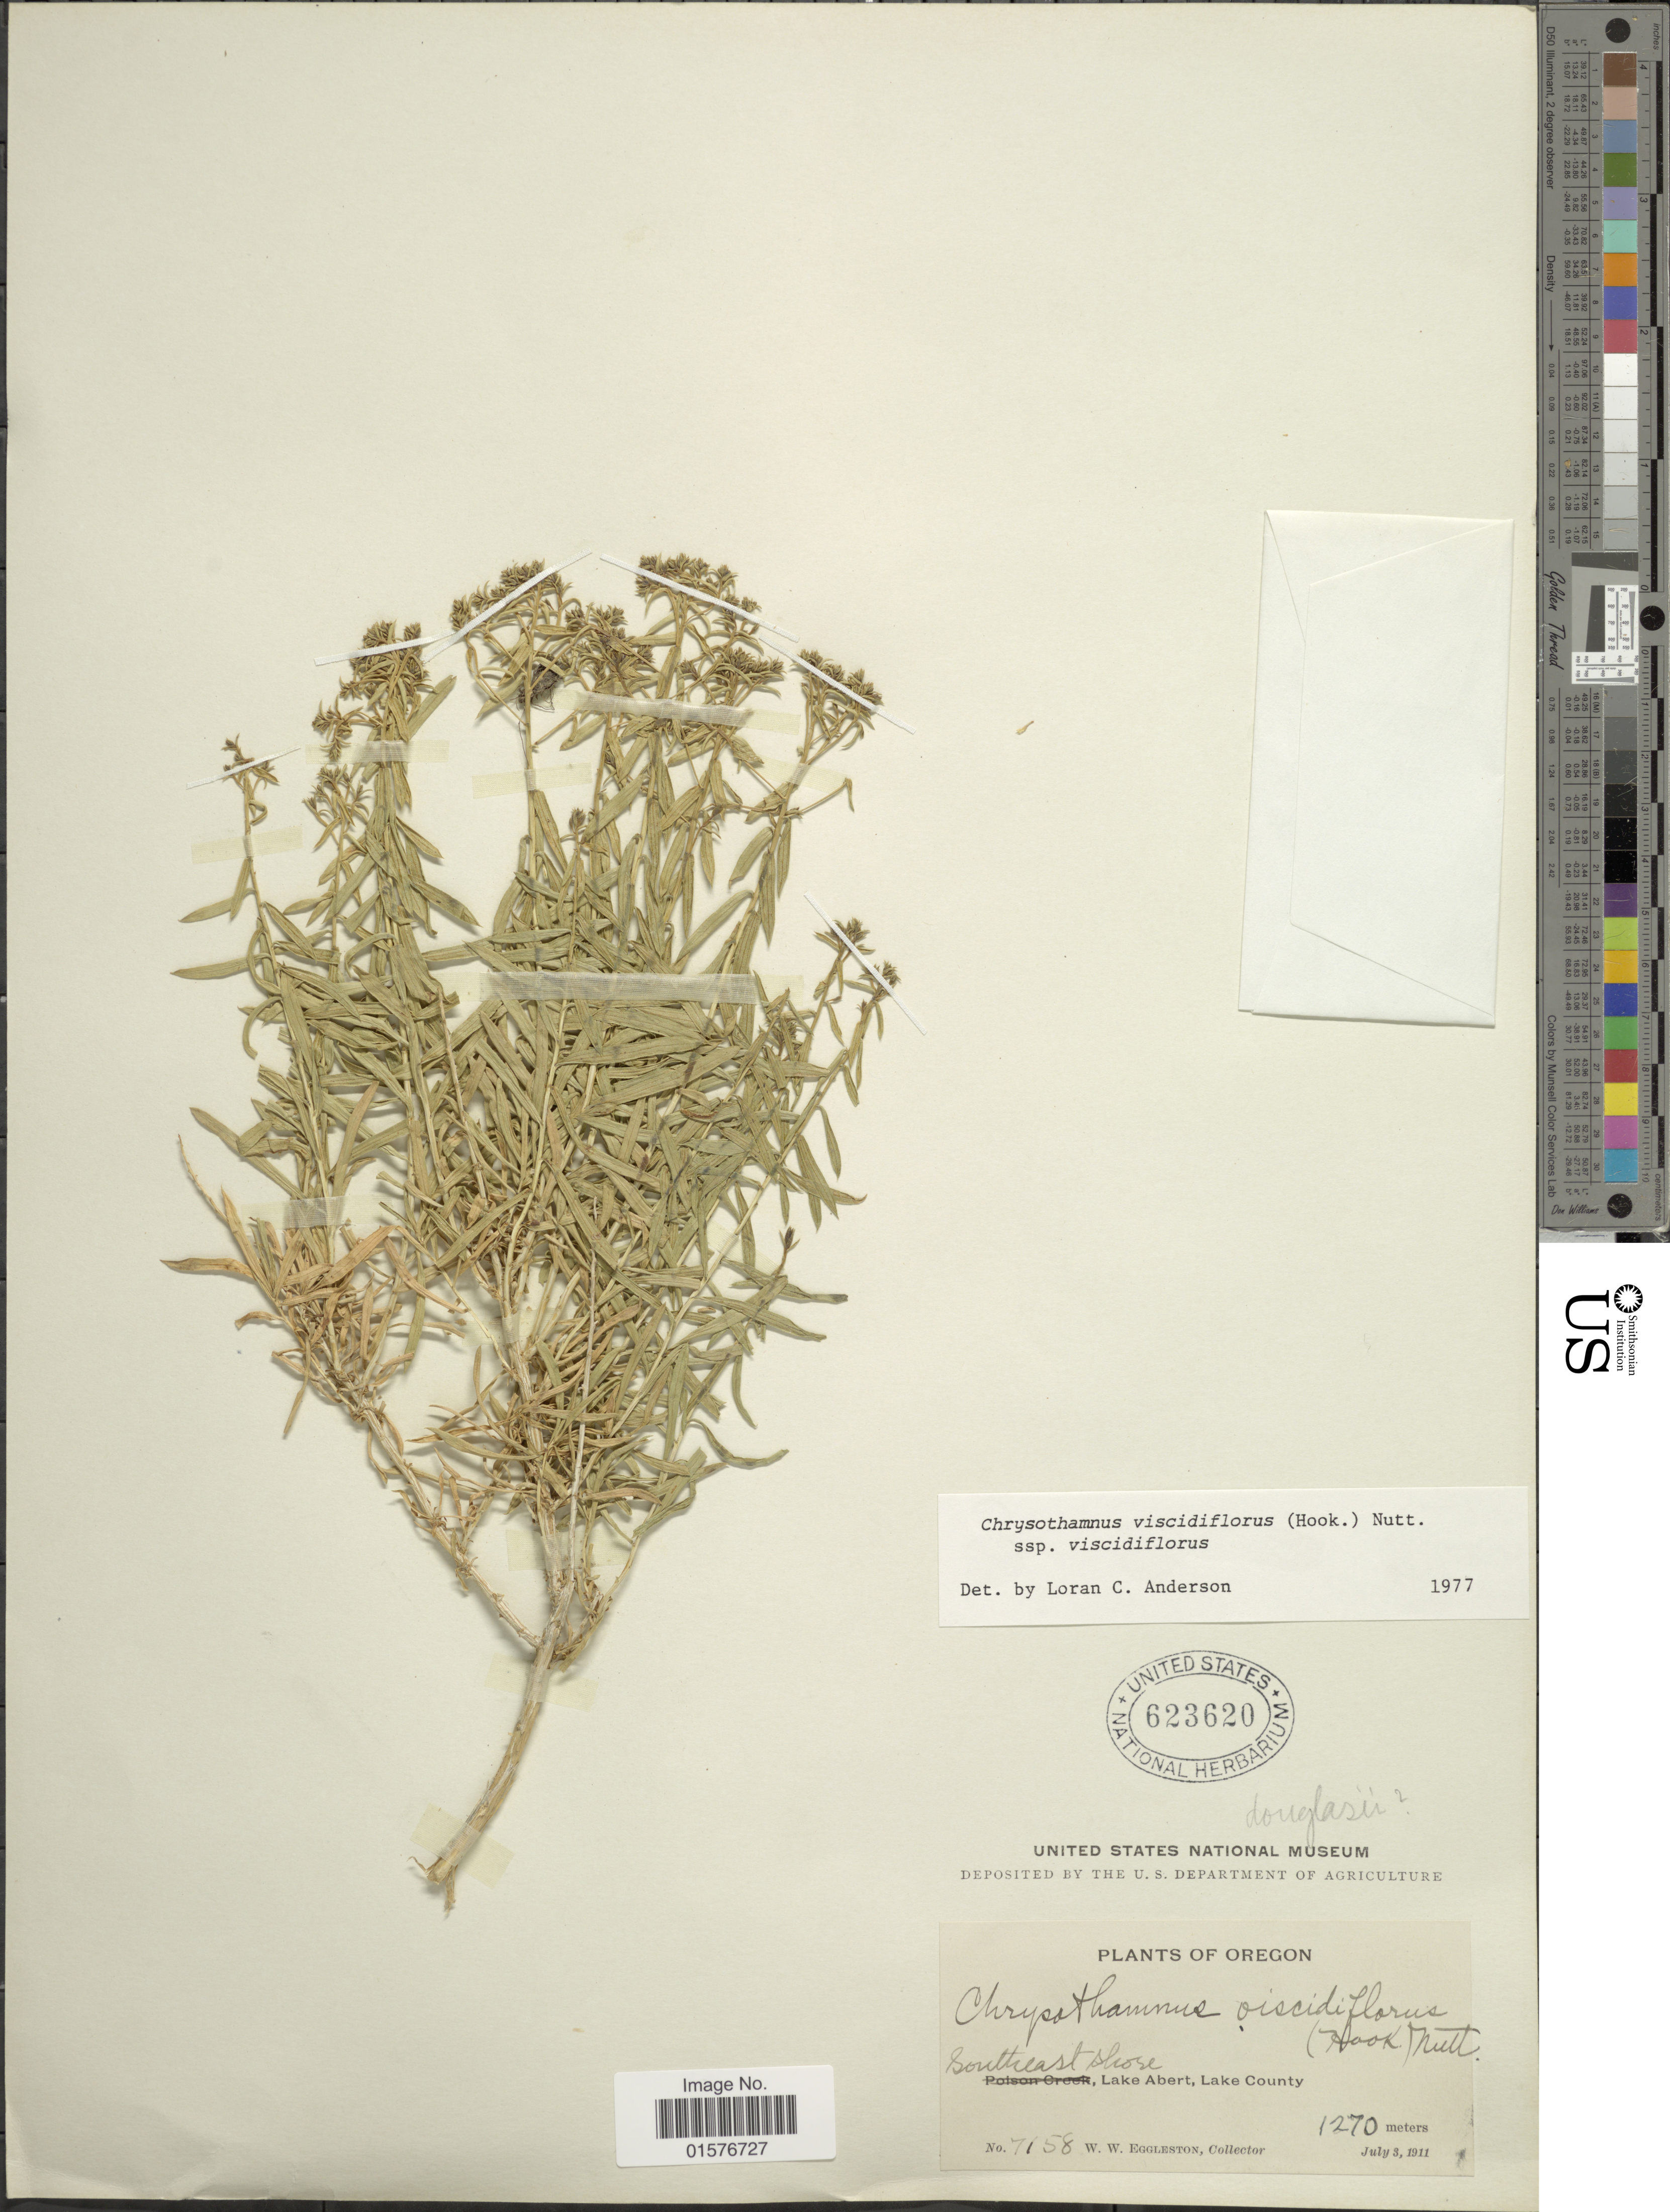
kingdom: Plantae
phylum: Tracheophyta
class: Magnoliopsida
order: Asterales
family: Asteraceae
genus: Chrysothamnus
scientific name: Chrysothamnus viscidiflorus subsp. viscidiflorus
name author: (Hook.) Nutt.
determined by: Urbatsch, Lowell E., Curator (LSU), Louisiana State University (UNITED STATES)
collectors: W. W. Eggleston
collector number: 7158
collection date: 1911-07-03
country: United States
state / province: Oregon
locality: Southeast shore, Lake Abert, Lake County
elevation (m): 1270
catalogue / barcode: US 623620